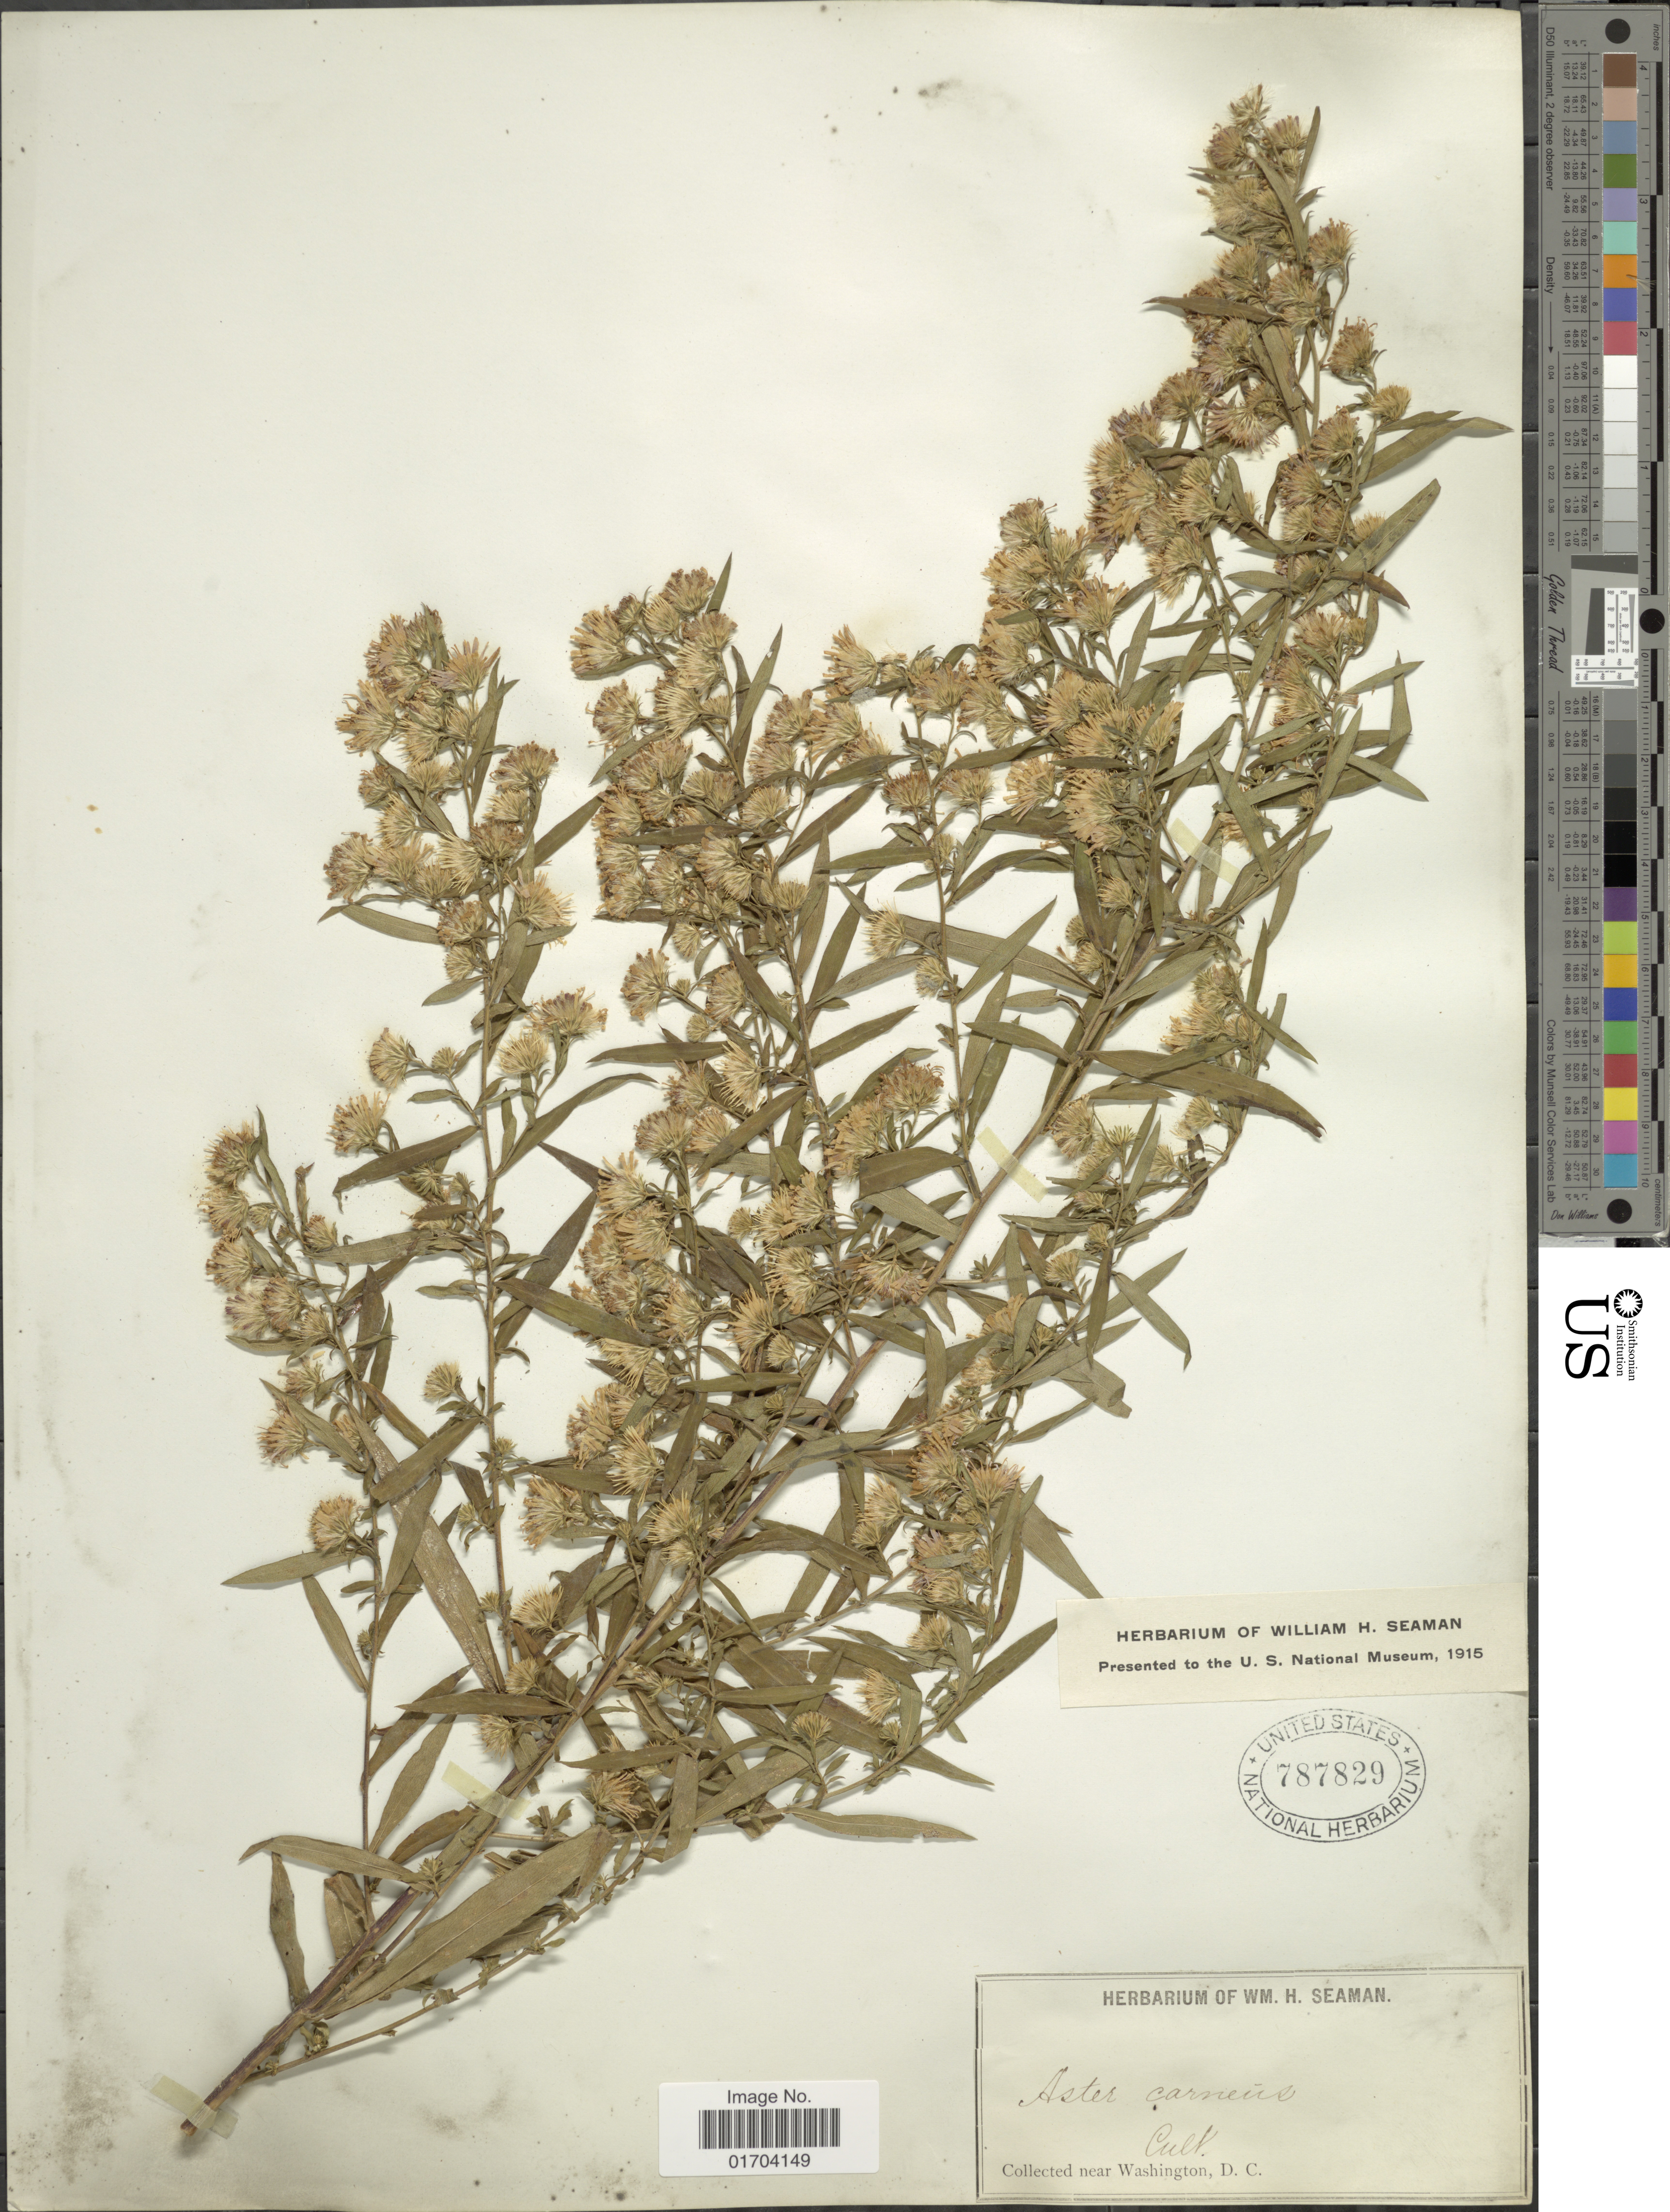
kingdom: Plantae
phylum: Tracheophyta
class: Magnoliopsida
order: Asterales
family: Asteraceae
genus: Symphyotrichum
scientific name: Symphyotrichum sp.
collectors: ex herb. Seaman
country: United States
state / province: District of Columbia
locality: Washington, D.C.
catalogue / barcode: US 787829